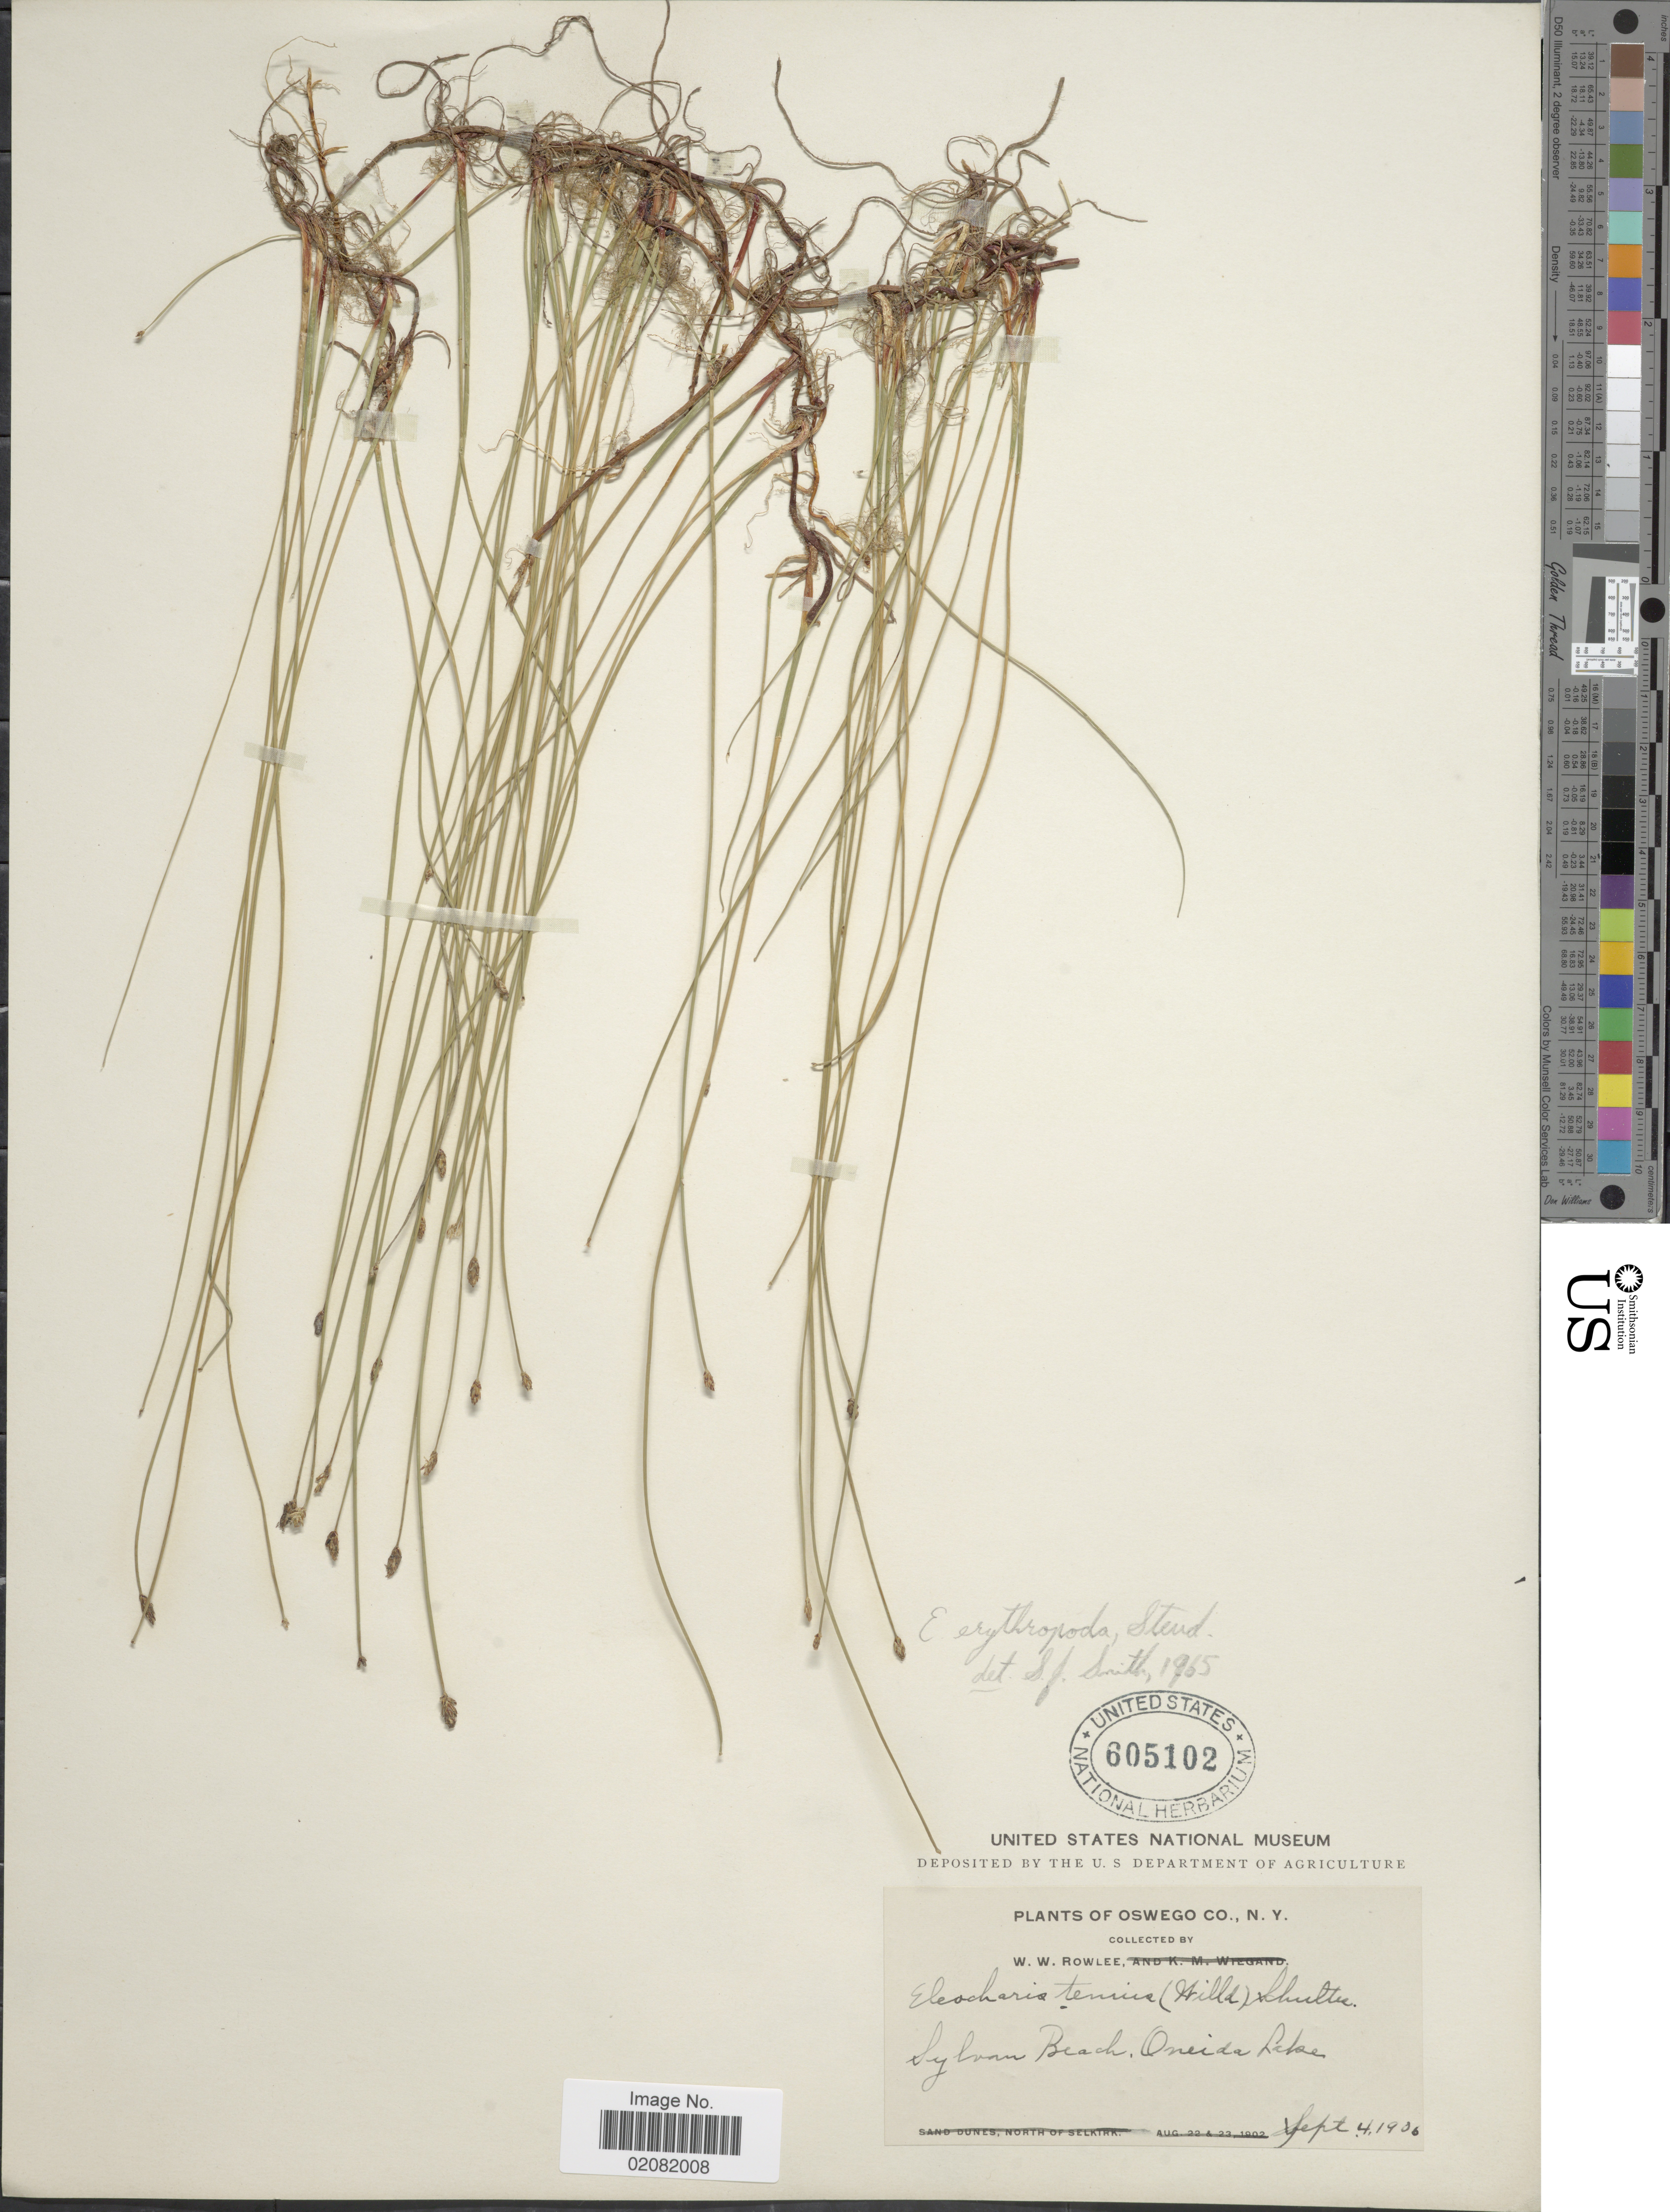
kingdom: Plantae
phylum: Tracheophyta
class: Liliopsida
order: Poales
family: Cyperaceae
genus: Eleocharis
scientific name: Eleocharis erythropoda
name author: Steud.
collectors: W. W. Rowlee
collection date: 1900-09-04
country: United States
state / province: New York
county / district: Oneida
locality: Oswego Co., Sylvan Beach, Oneida Lake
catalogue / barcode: US 605102